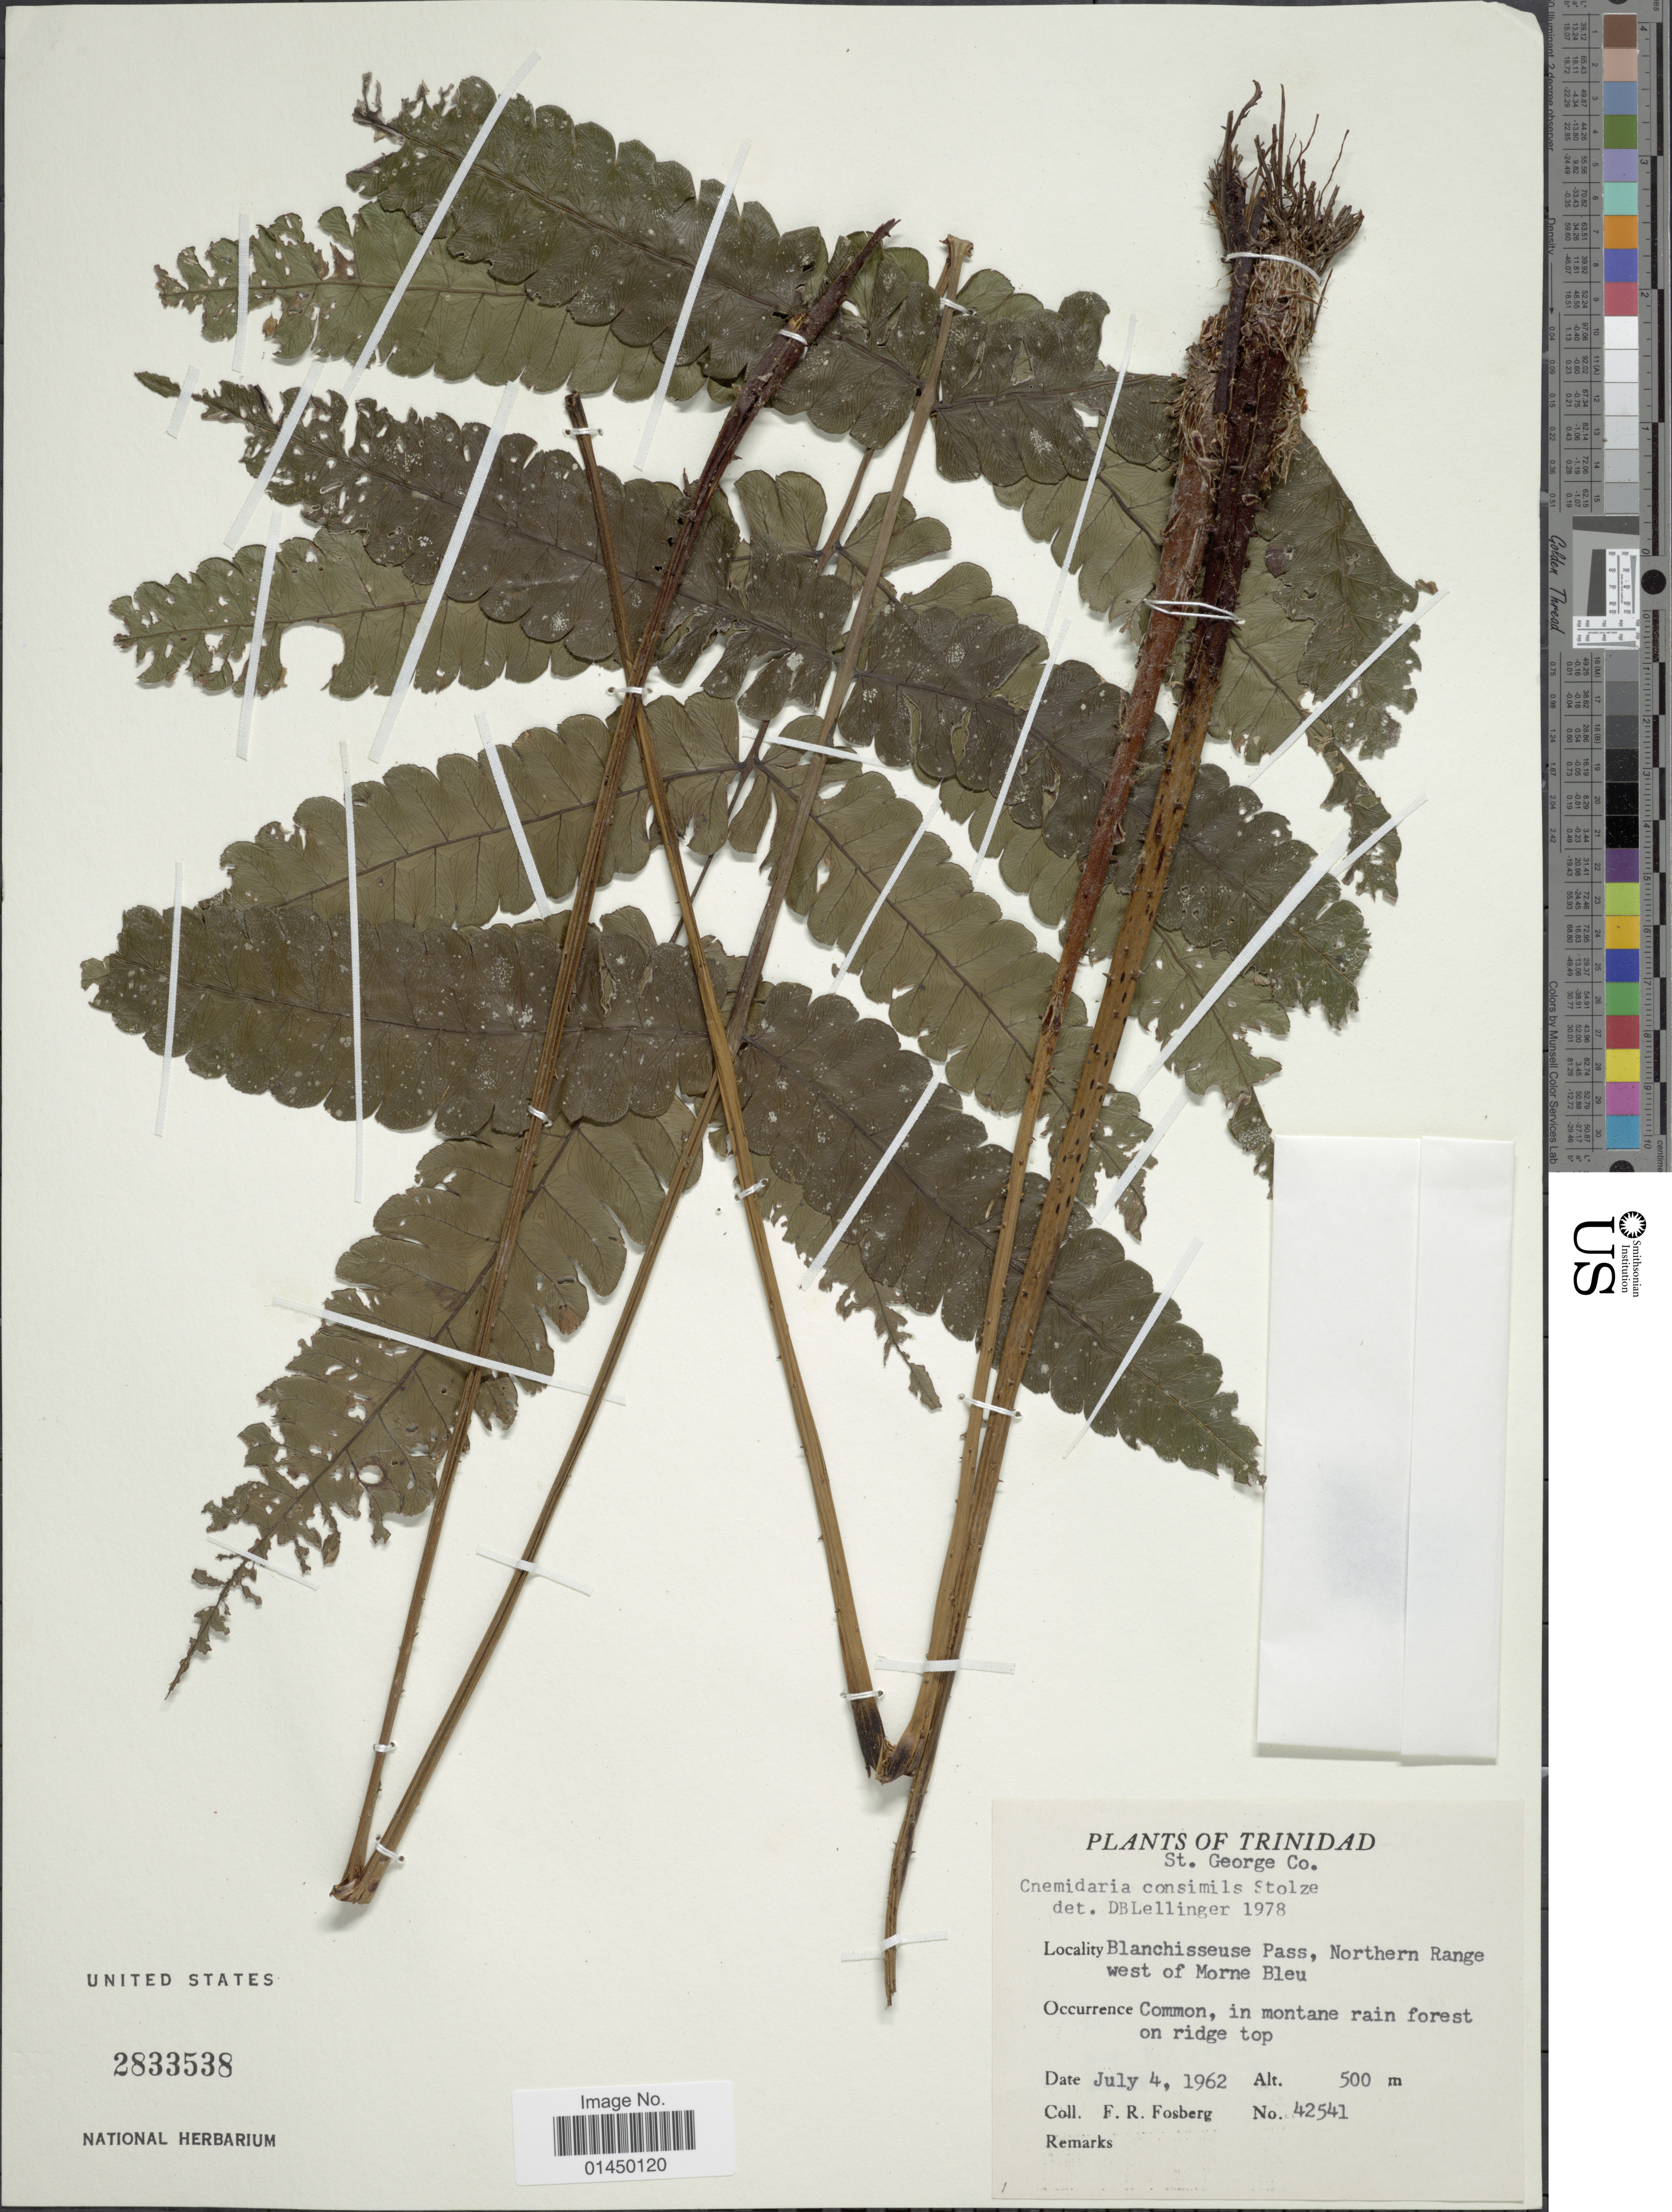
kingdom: Plantae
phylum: Tracheophyta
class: Polypodiopsida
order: Cyatheales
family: Cyatheaceae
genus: Cyathea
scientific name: Cyathea consimilis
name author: (Stolze) Lehnert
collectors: F. R. Fosberg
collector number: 42541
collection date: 1962-07-04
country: Trinidad and Tobago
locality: Trinidad, St. George Co., Blanchisseuse Pass, Northern Range west of Morne Bleu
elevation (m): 500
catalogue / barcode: US 2833538